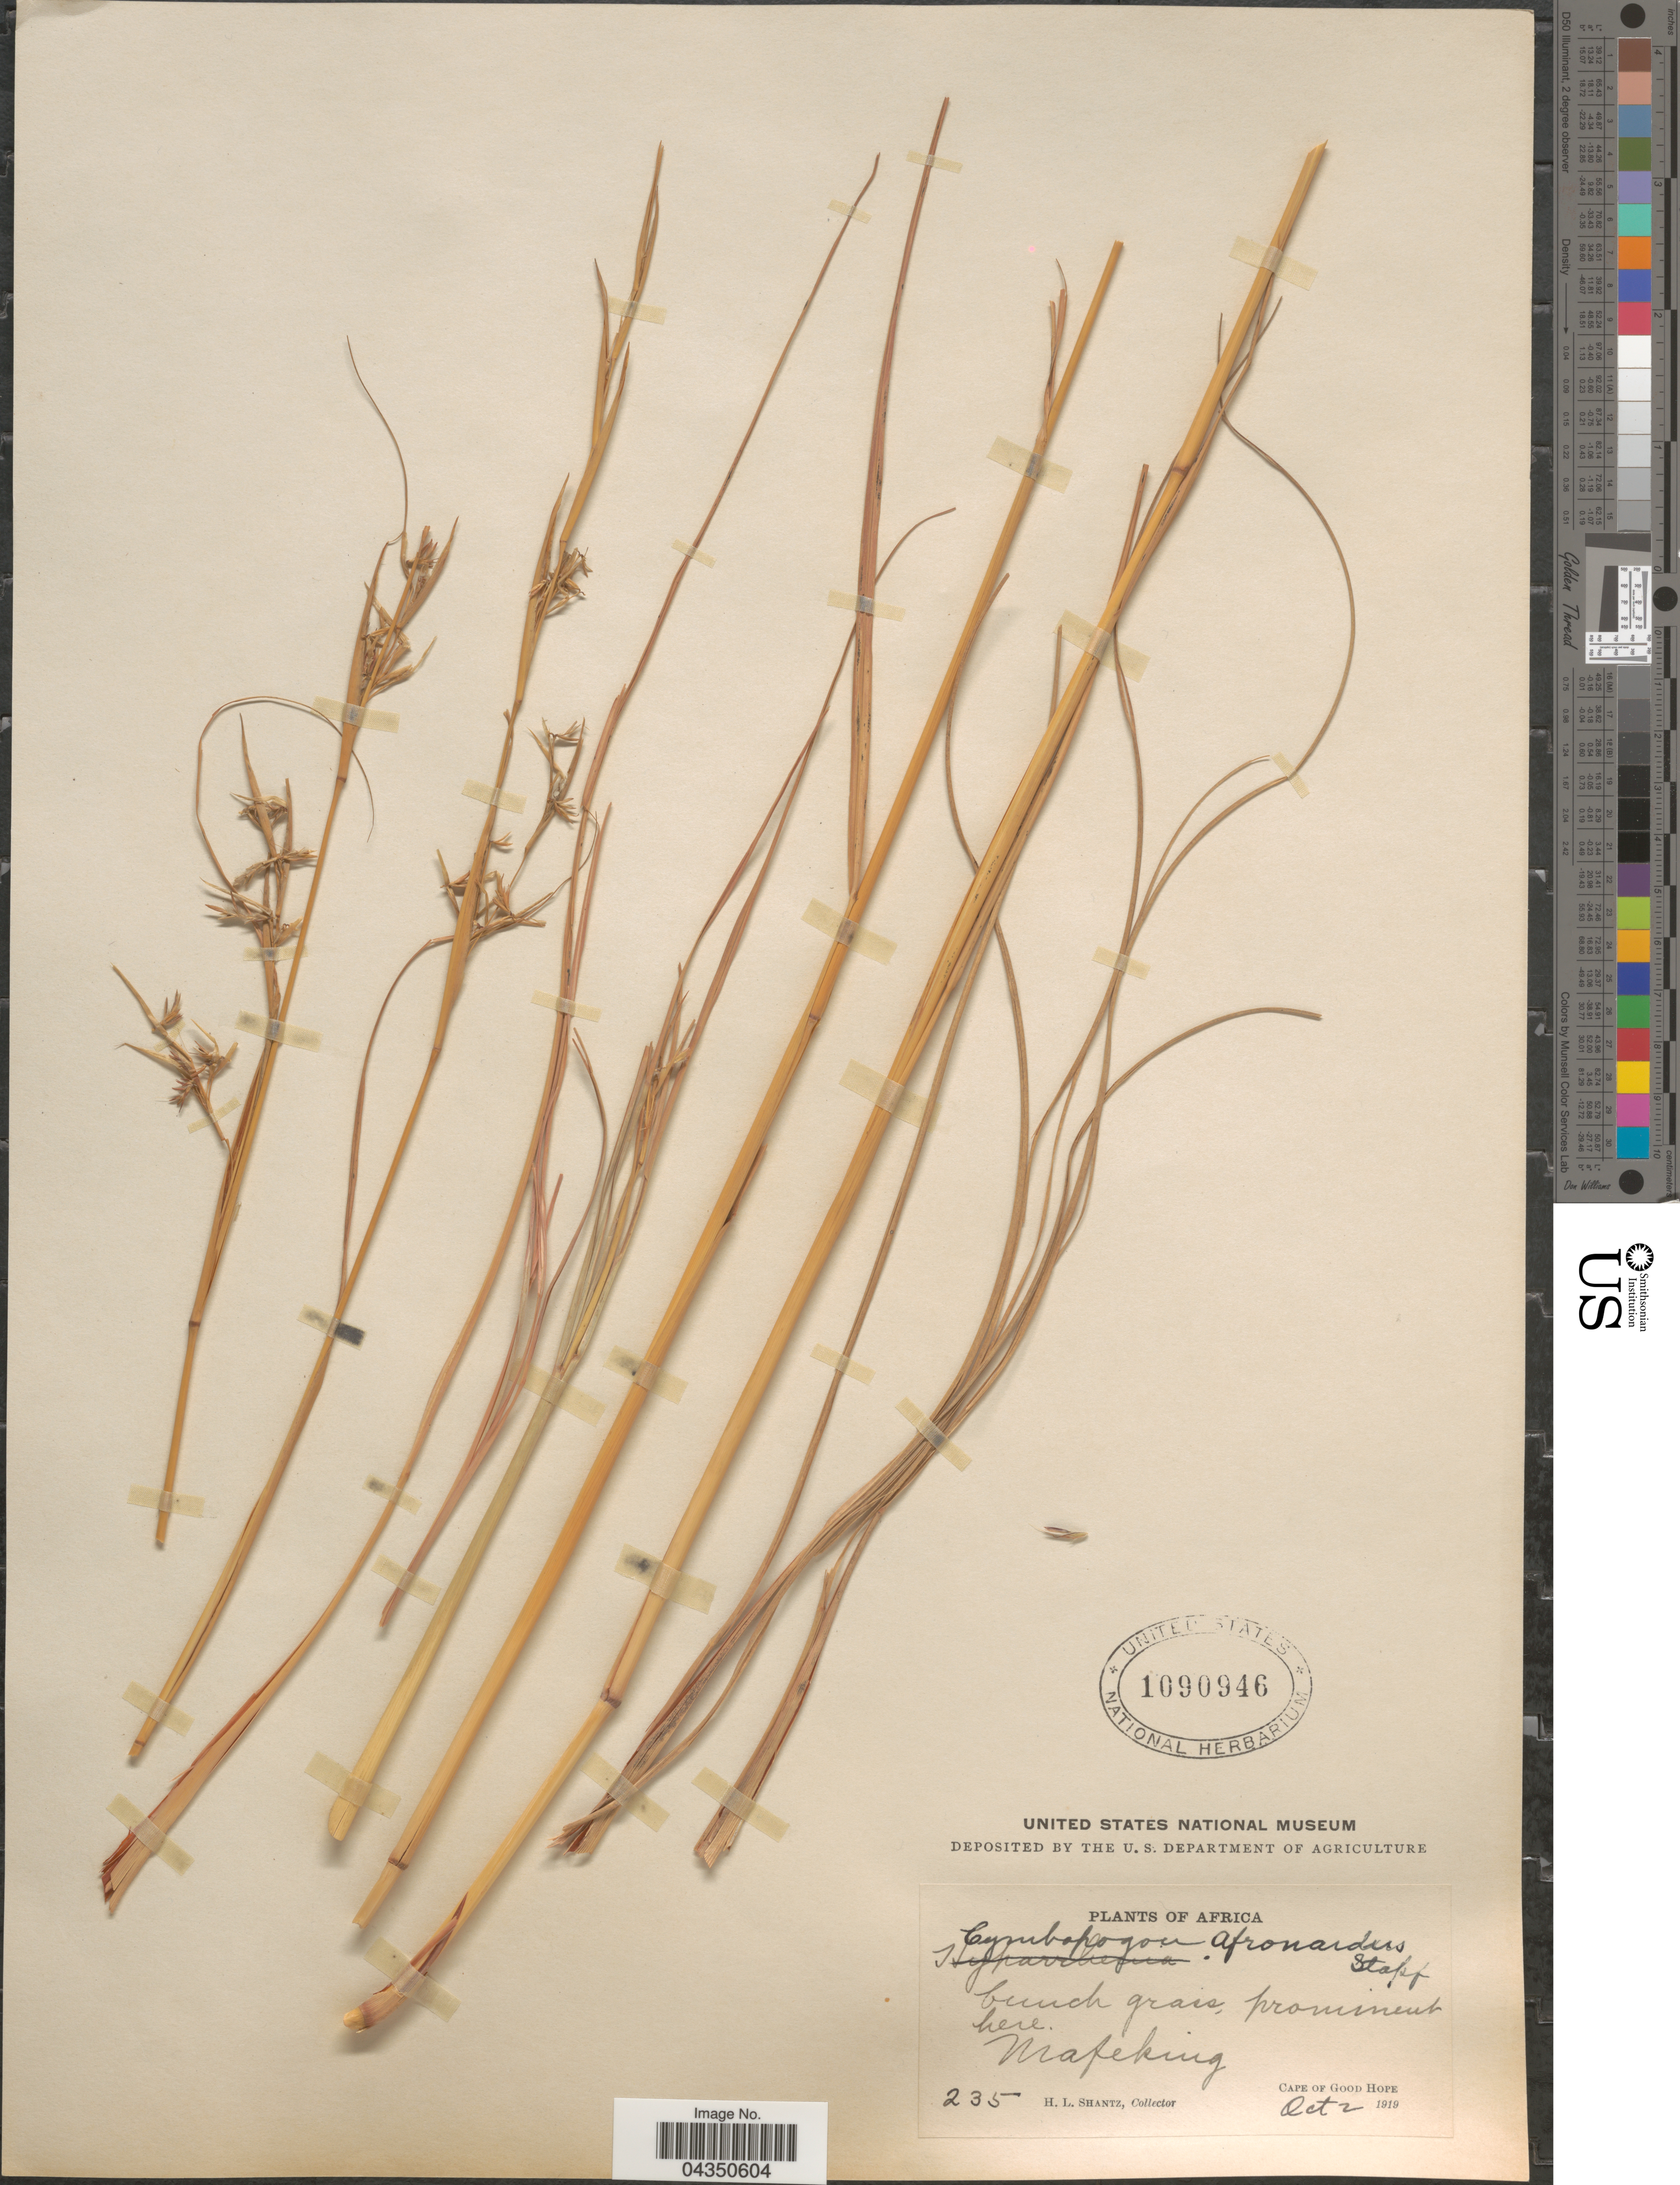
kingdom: Plantae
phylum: Tracheophyta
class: Liliopsida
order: Poales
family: Poaceae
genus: Cymbopogon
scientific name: Cymbopogon marginatus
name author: Stapf ex Burtt Davy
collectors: H. Shantz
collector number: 235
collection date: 1919-10-02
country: South Africa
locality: Africa. Mafeking. Cape of Good Hope.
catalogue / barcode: US 1090946